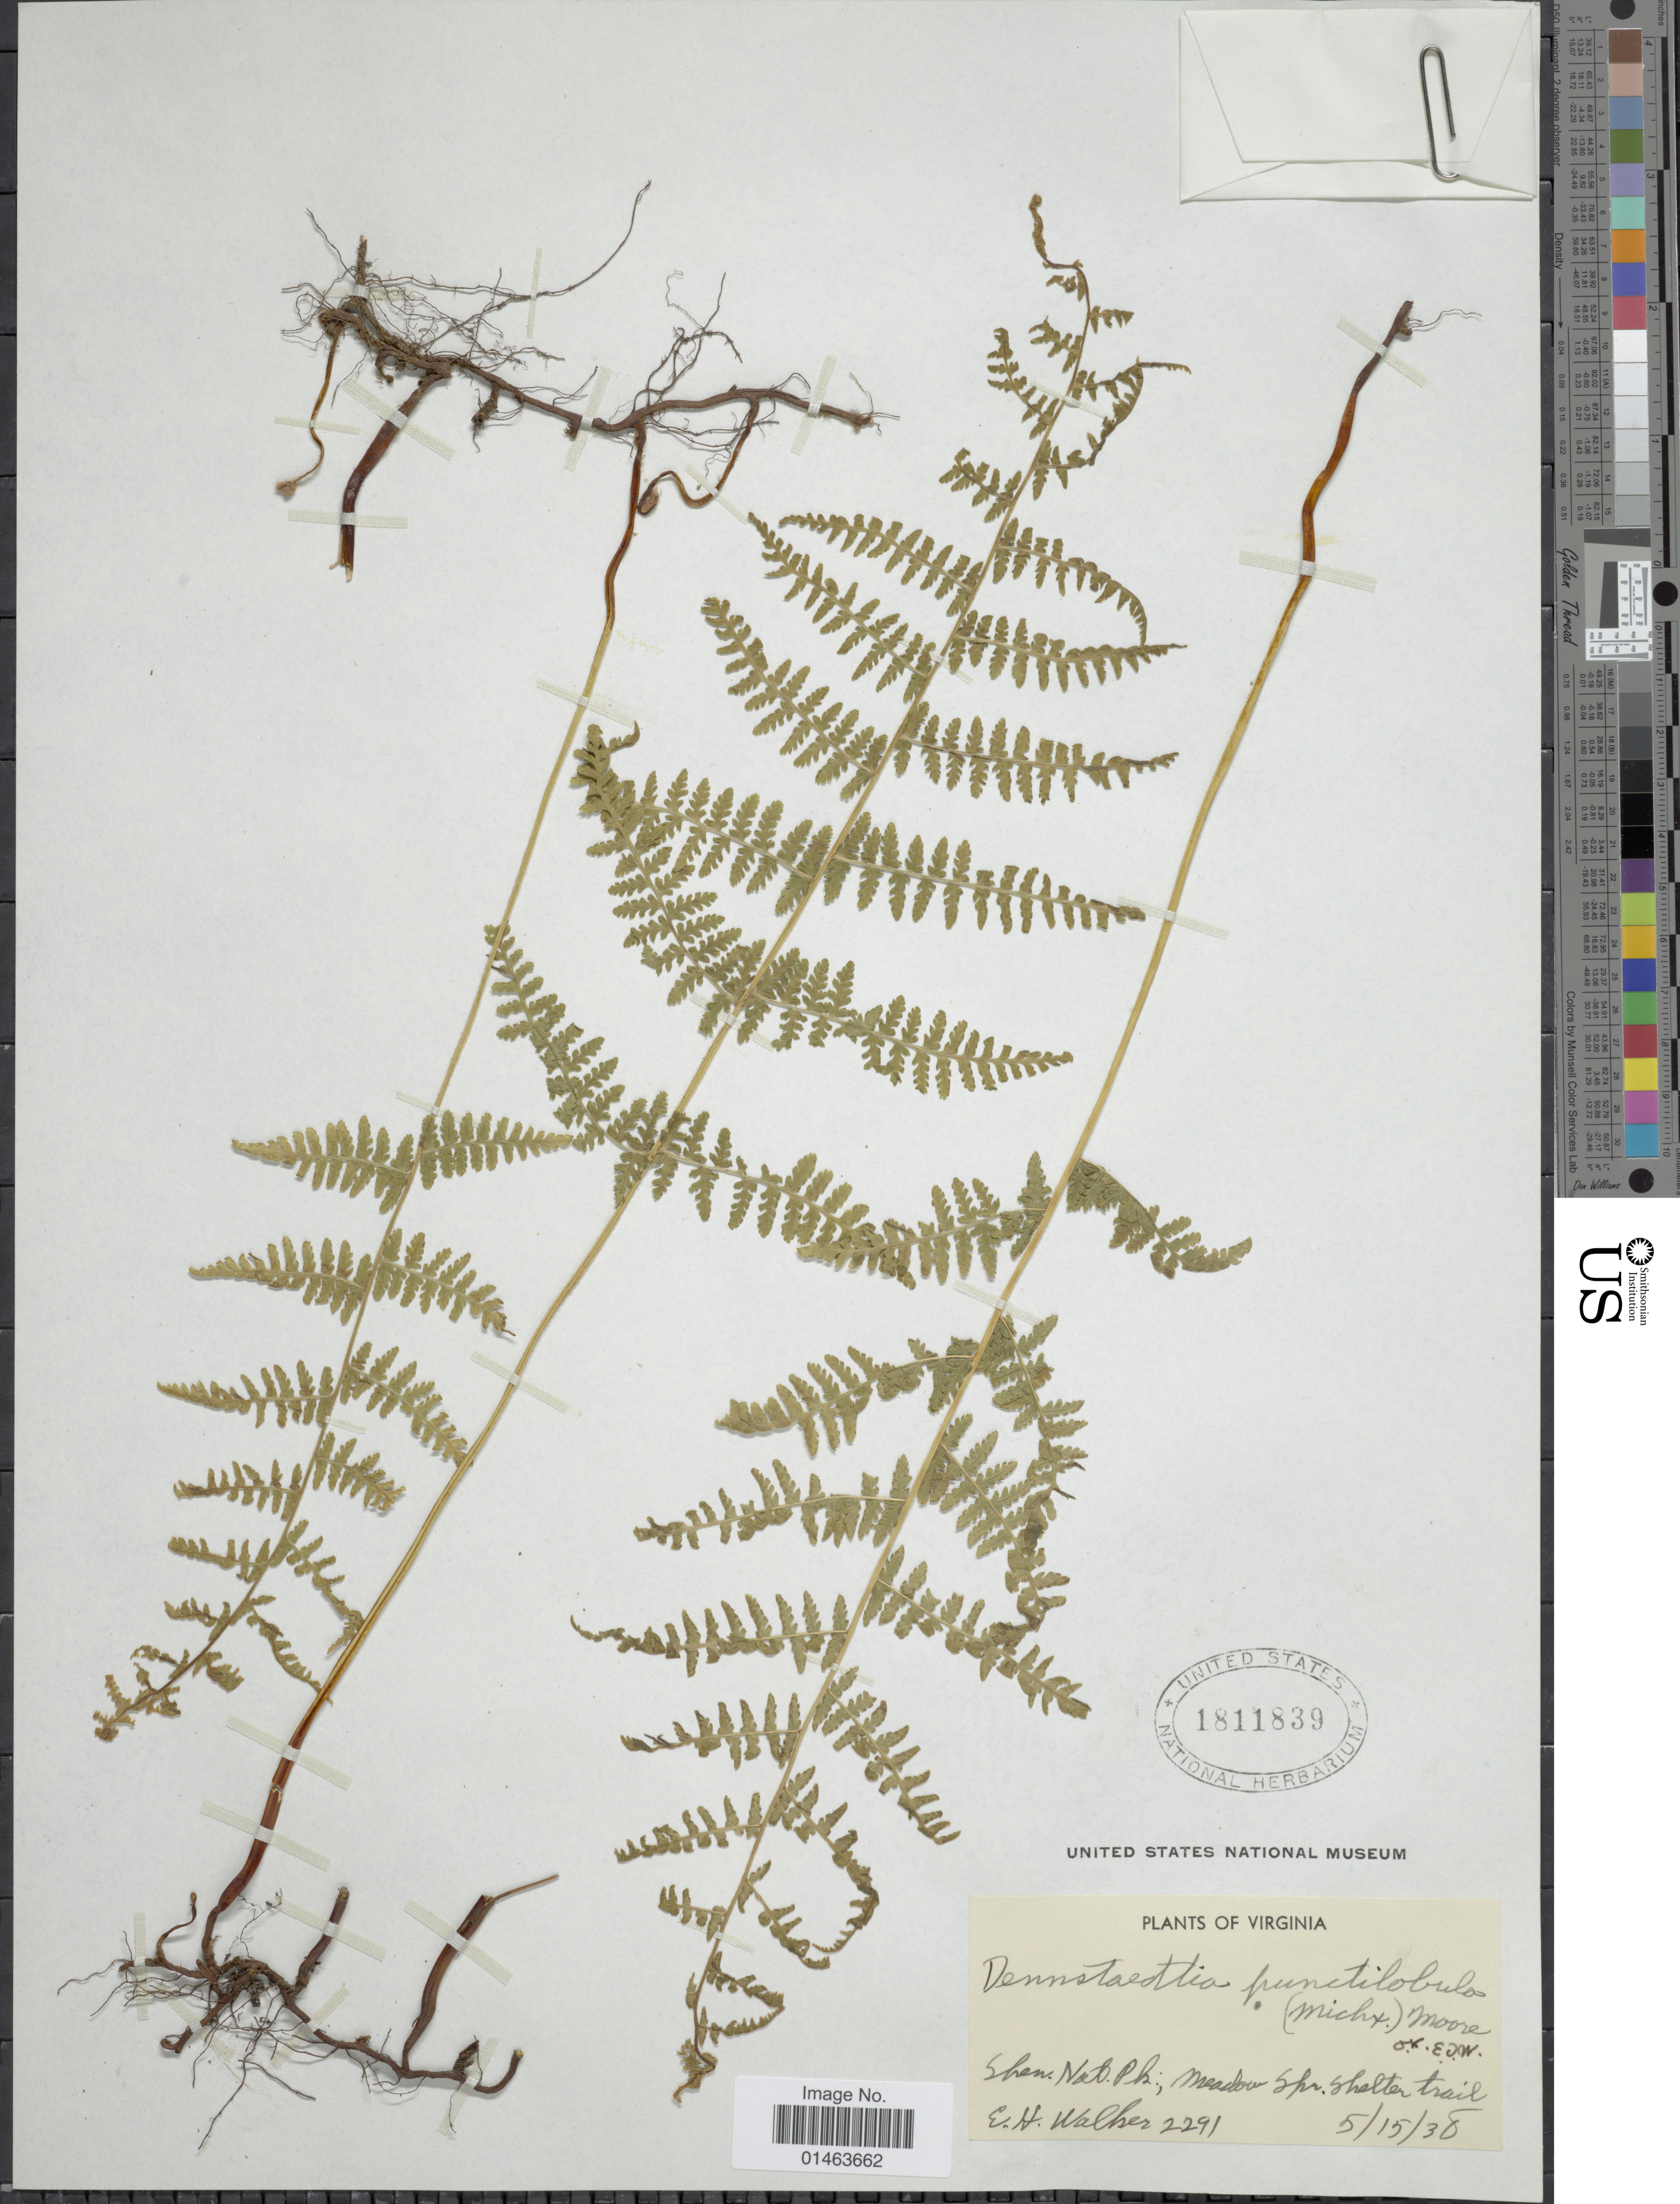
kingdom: Plantae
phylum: Tracheophyta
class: Polypodiopsida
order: Polypodiales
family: Dennstaedtiaceae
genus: Dennstaedtia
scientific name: Dennstaedtia punctilobula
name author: (Michx.) T. Moore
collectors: E. H. Walker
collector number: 2291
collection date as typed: Transcribed d/m/y: 15/5/38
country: United States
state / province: Virginia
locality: Shen. Nat. Pk.; meadow Spr. Shelter Trail.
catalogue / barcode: US 1811839